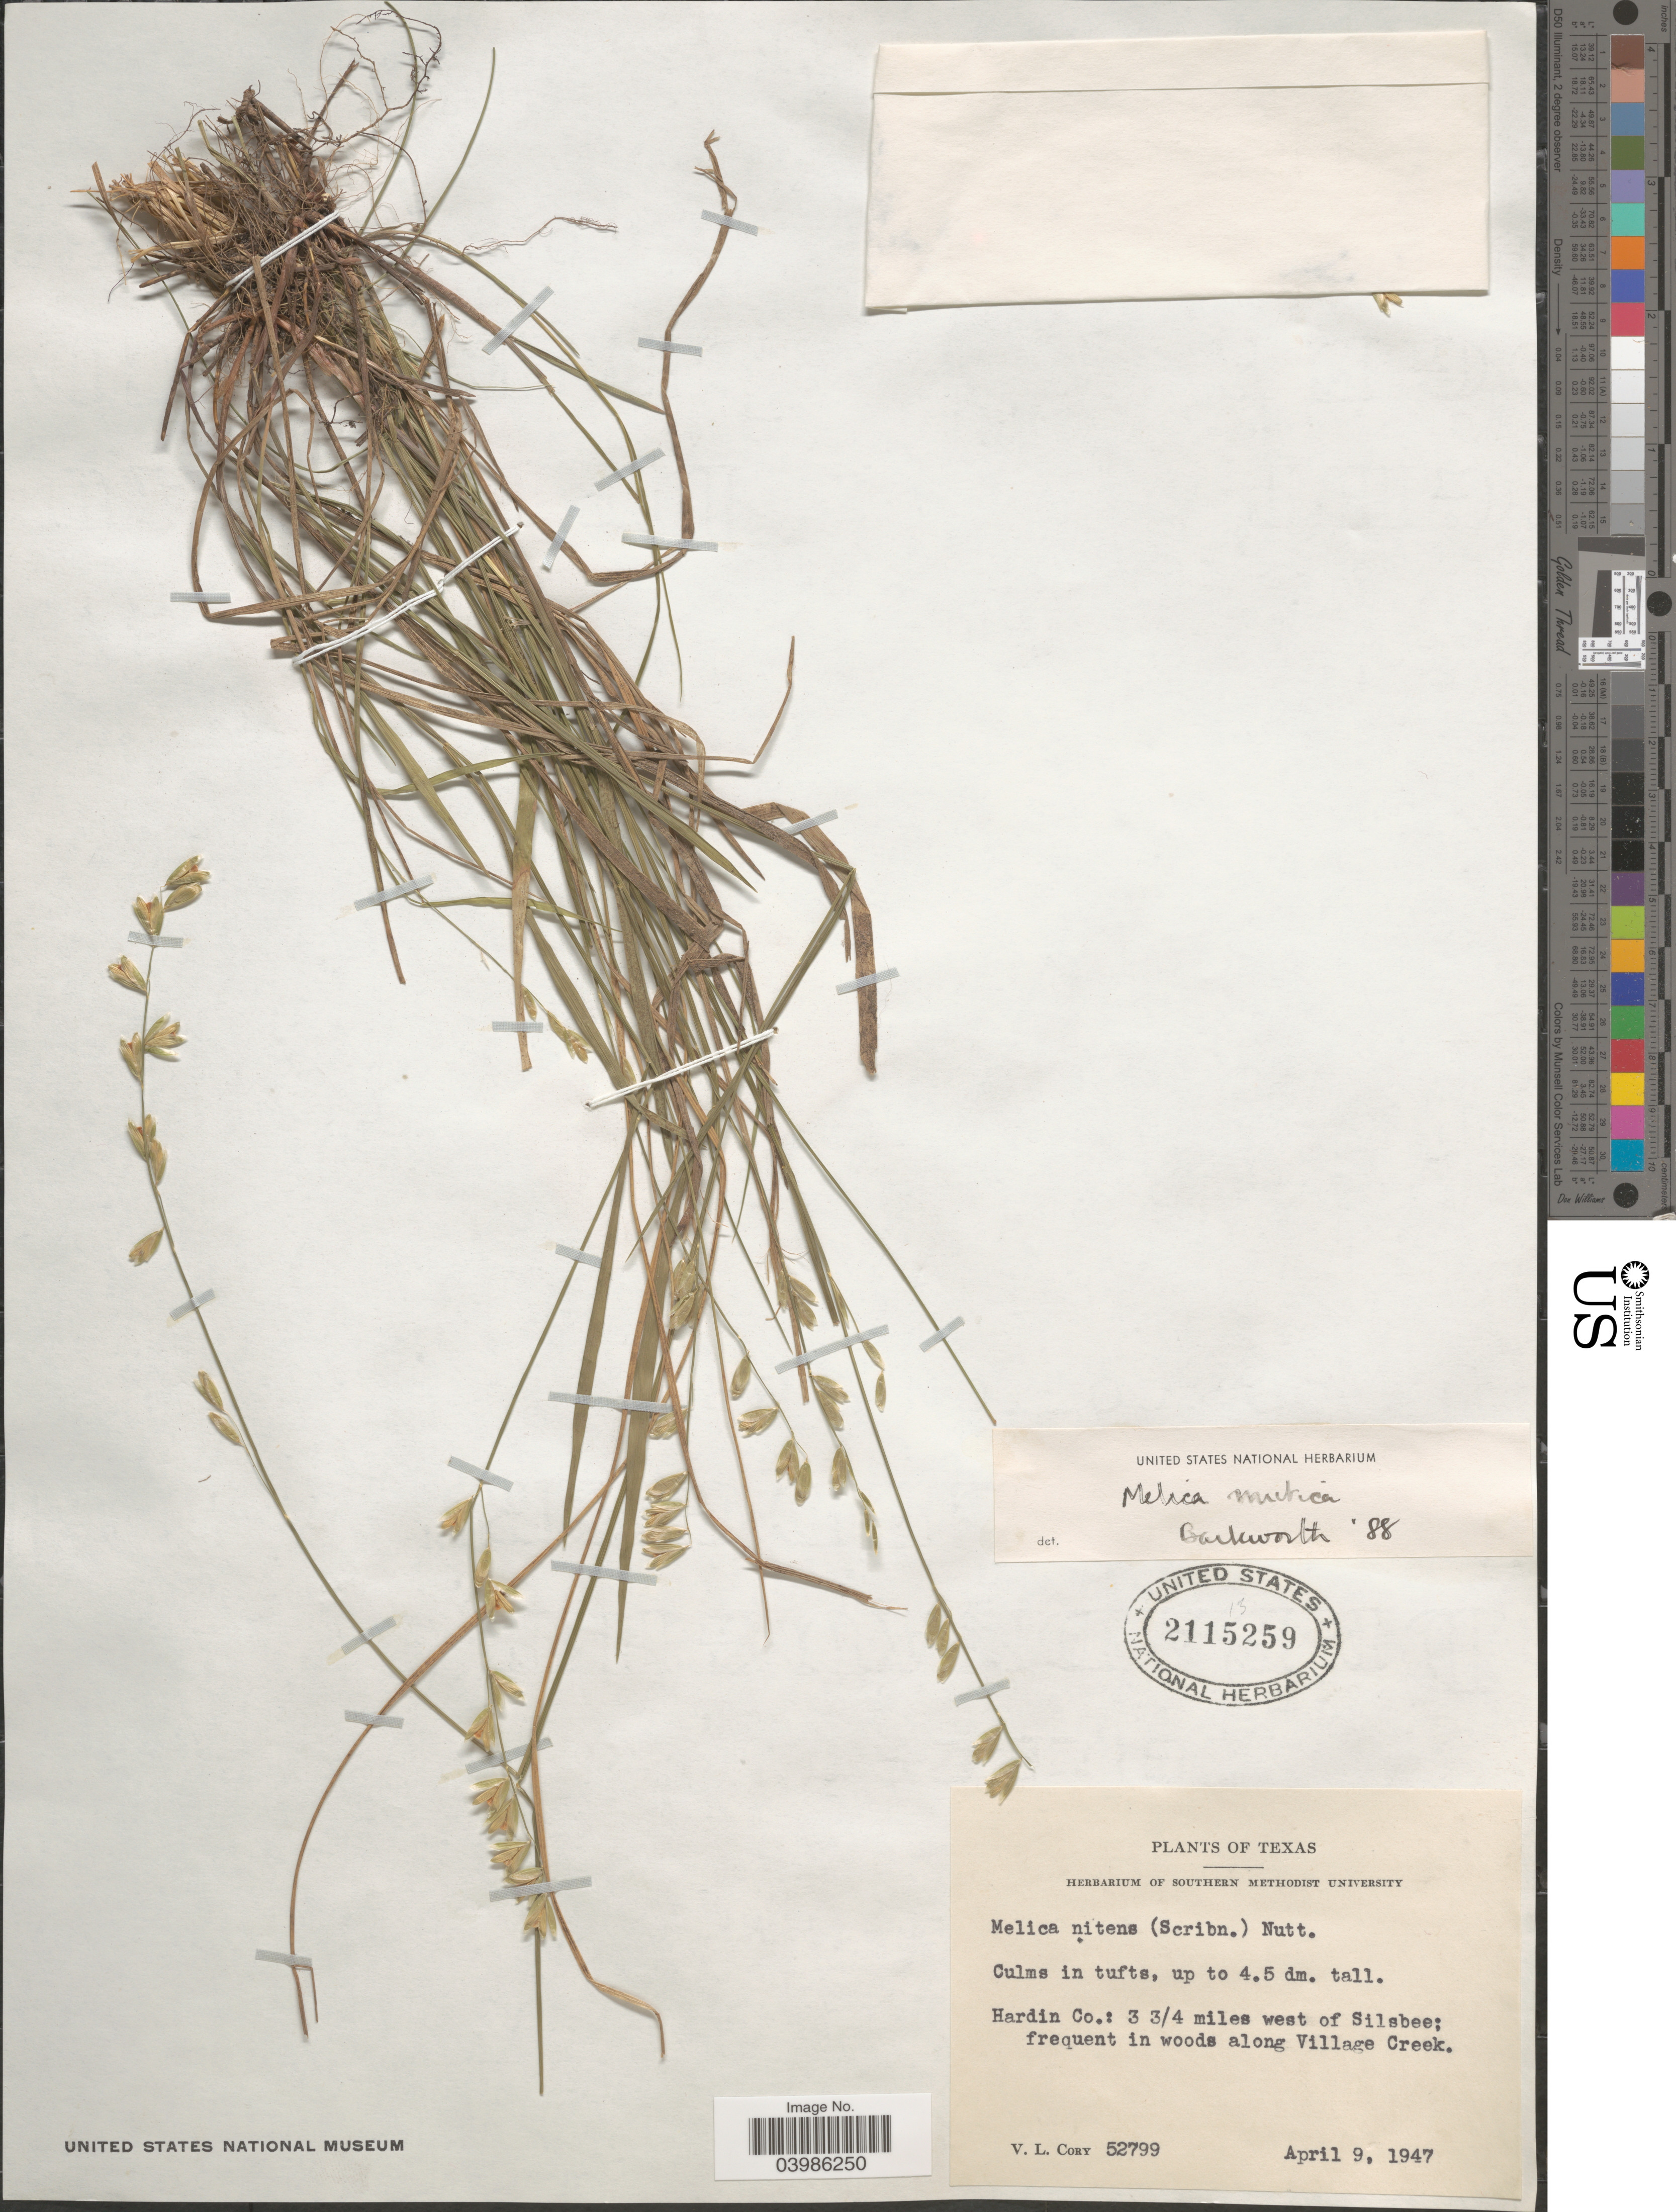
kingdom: Plantae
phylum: Tracheophyta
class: Liliopsida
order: Poales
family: Poaceae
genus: Melica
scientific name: Melica mutica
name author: Walter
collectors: V. Cory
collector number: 52799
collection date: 1947-04-09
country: United States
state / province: Texas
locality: Hardin Co.: 3 ¾ miles west of Silsbee; frequent in woods along Village Creek.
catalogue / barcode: US 2115259